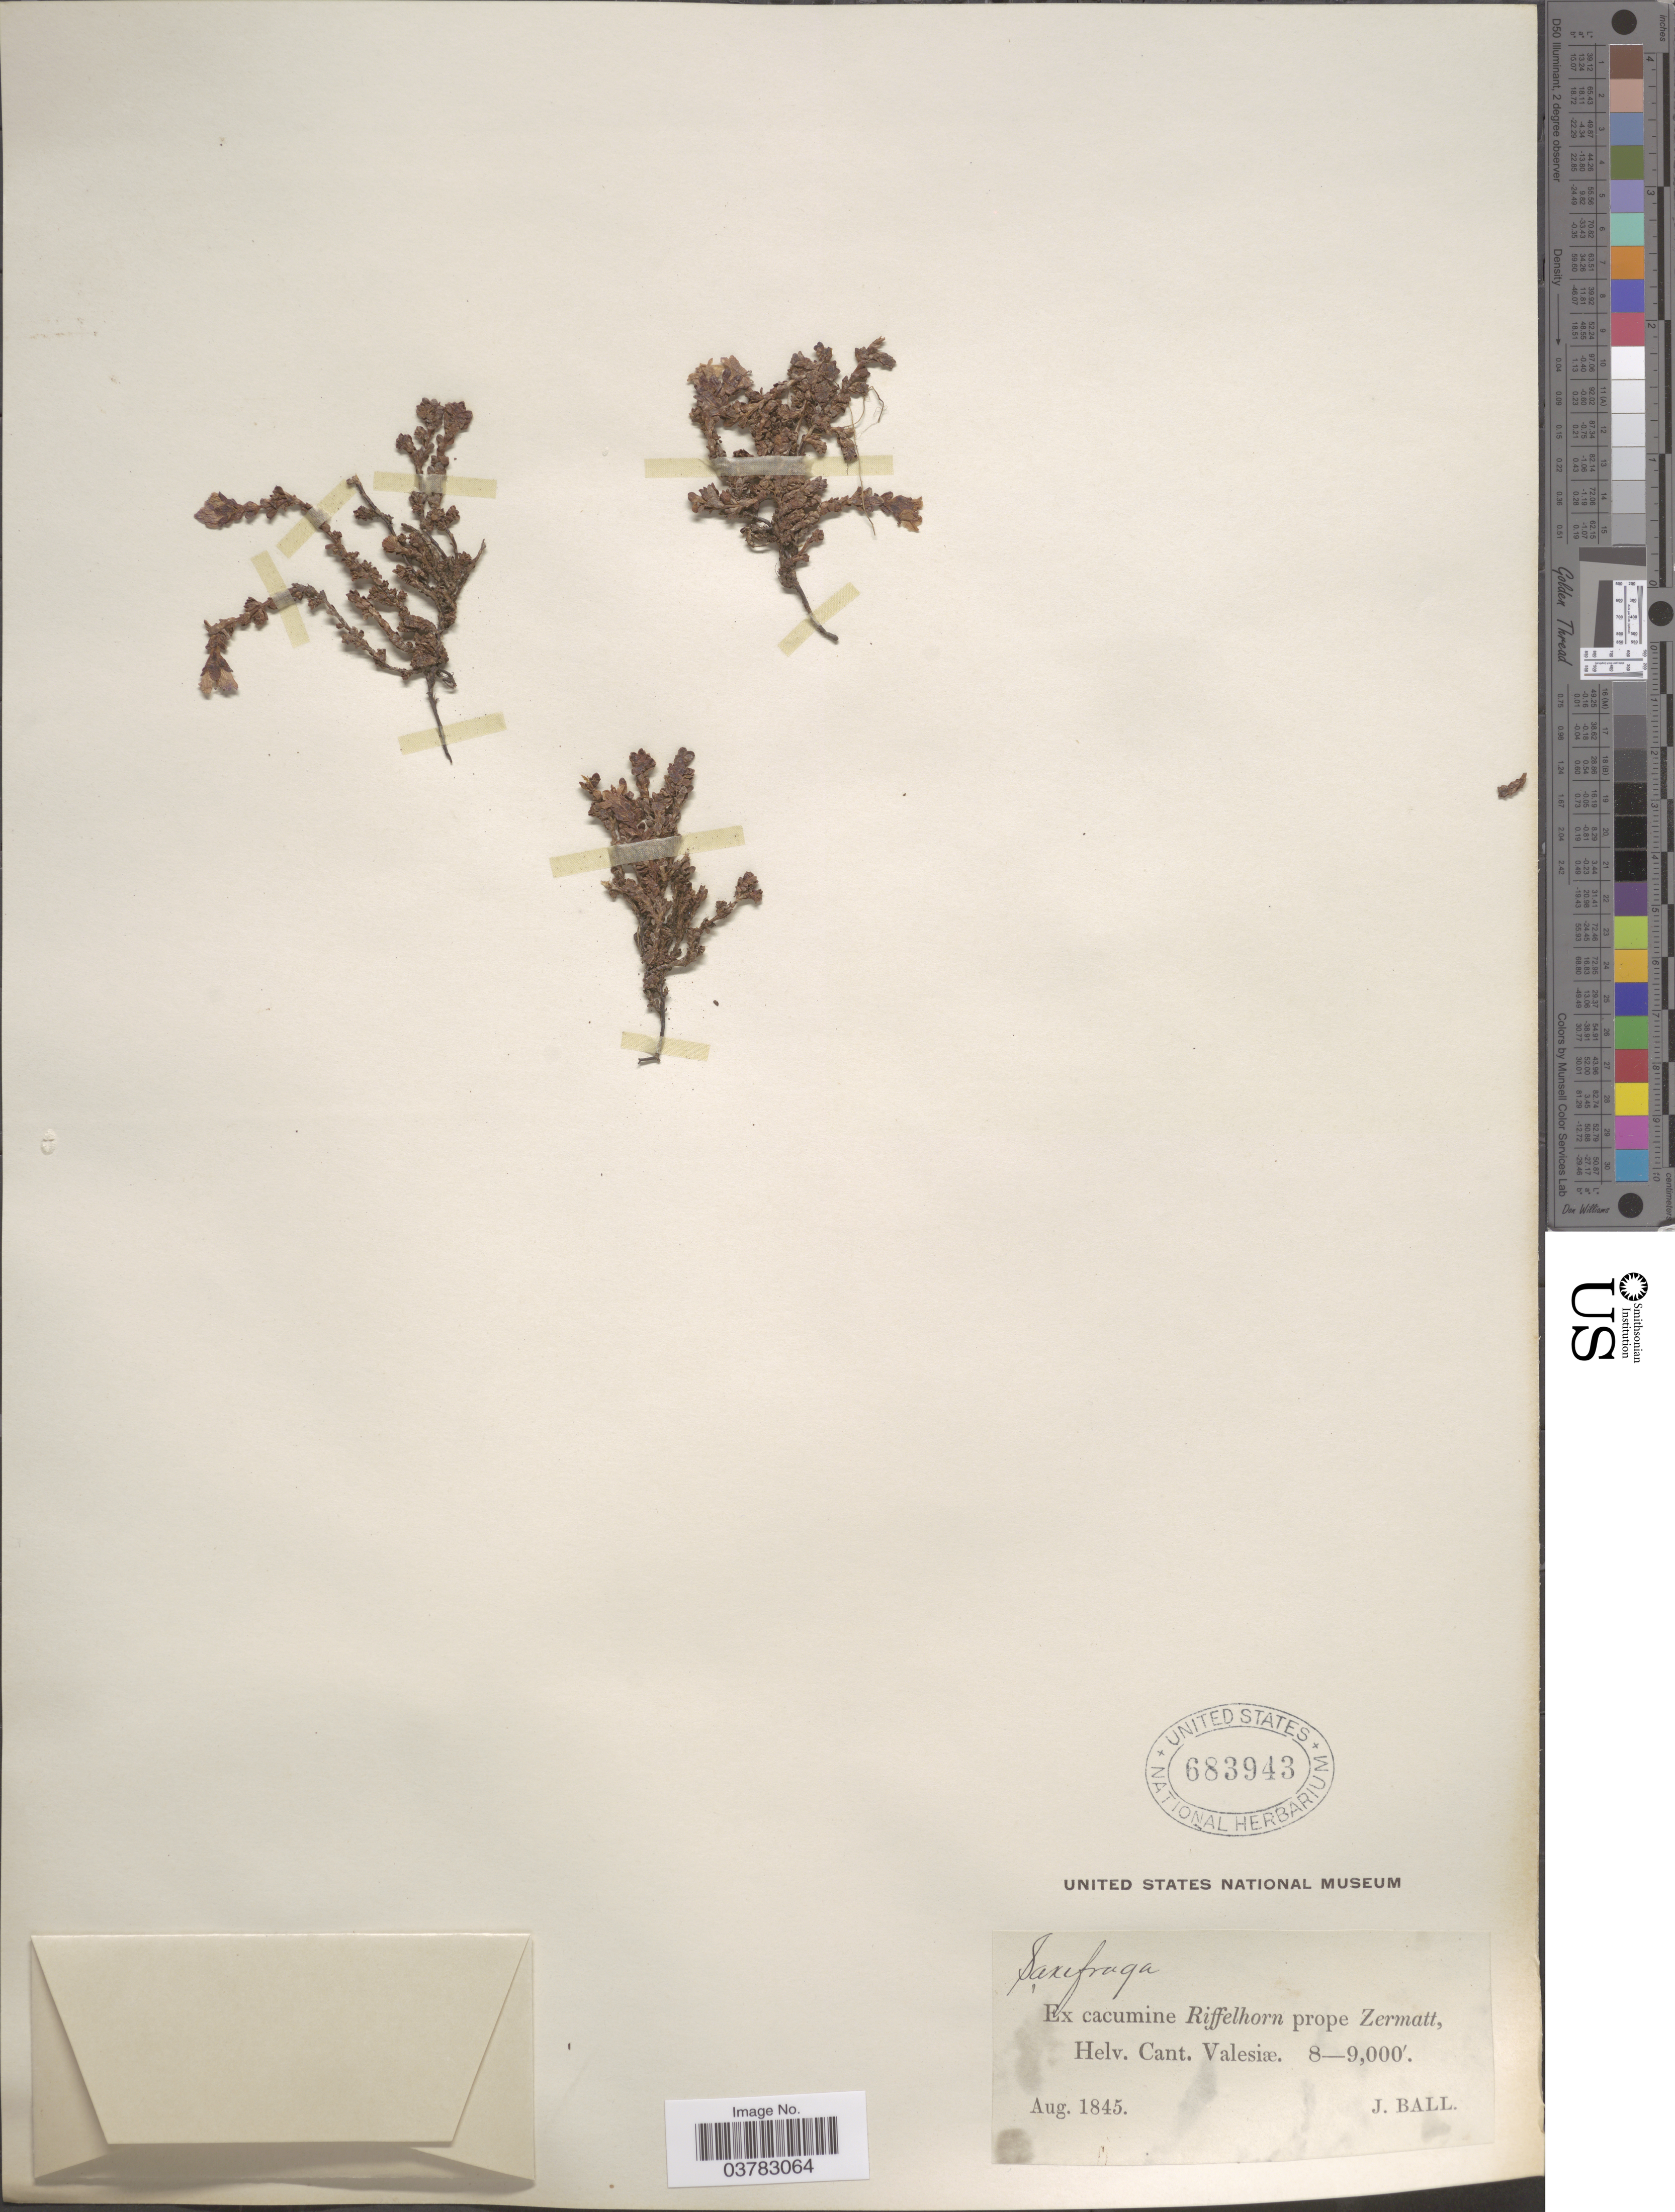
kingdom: Plantae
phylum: Tracheophyta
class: Magnoliopsida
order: Saxifragales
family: Saxifragaceae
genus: Saxifraga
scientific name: Saxifraga sp.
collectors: J. Ball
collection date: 1845-08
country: Switzerland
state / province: Valais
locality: Ex cacumine Riffelhorn prope Zermatt, Helv. Cant. Valesiæ.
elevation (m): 2438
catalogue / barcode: US 683943